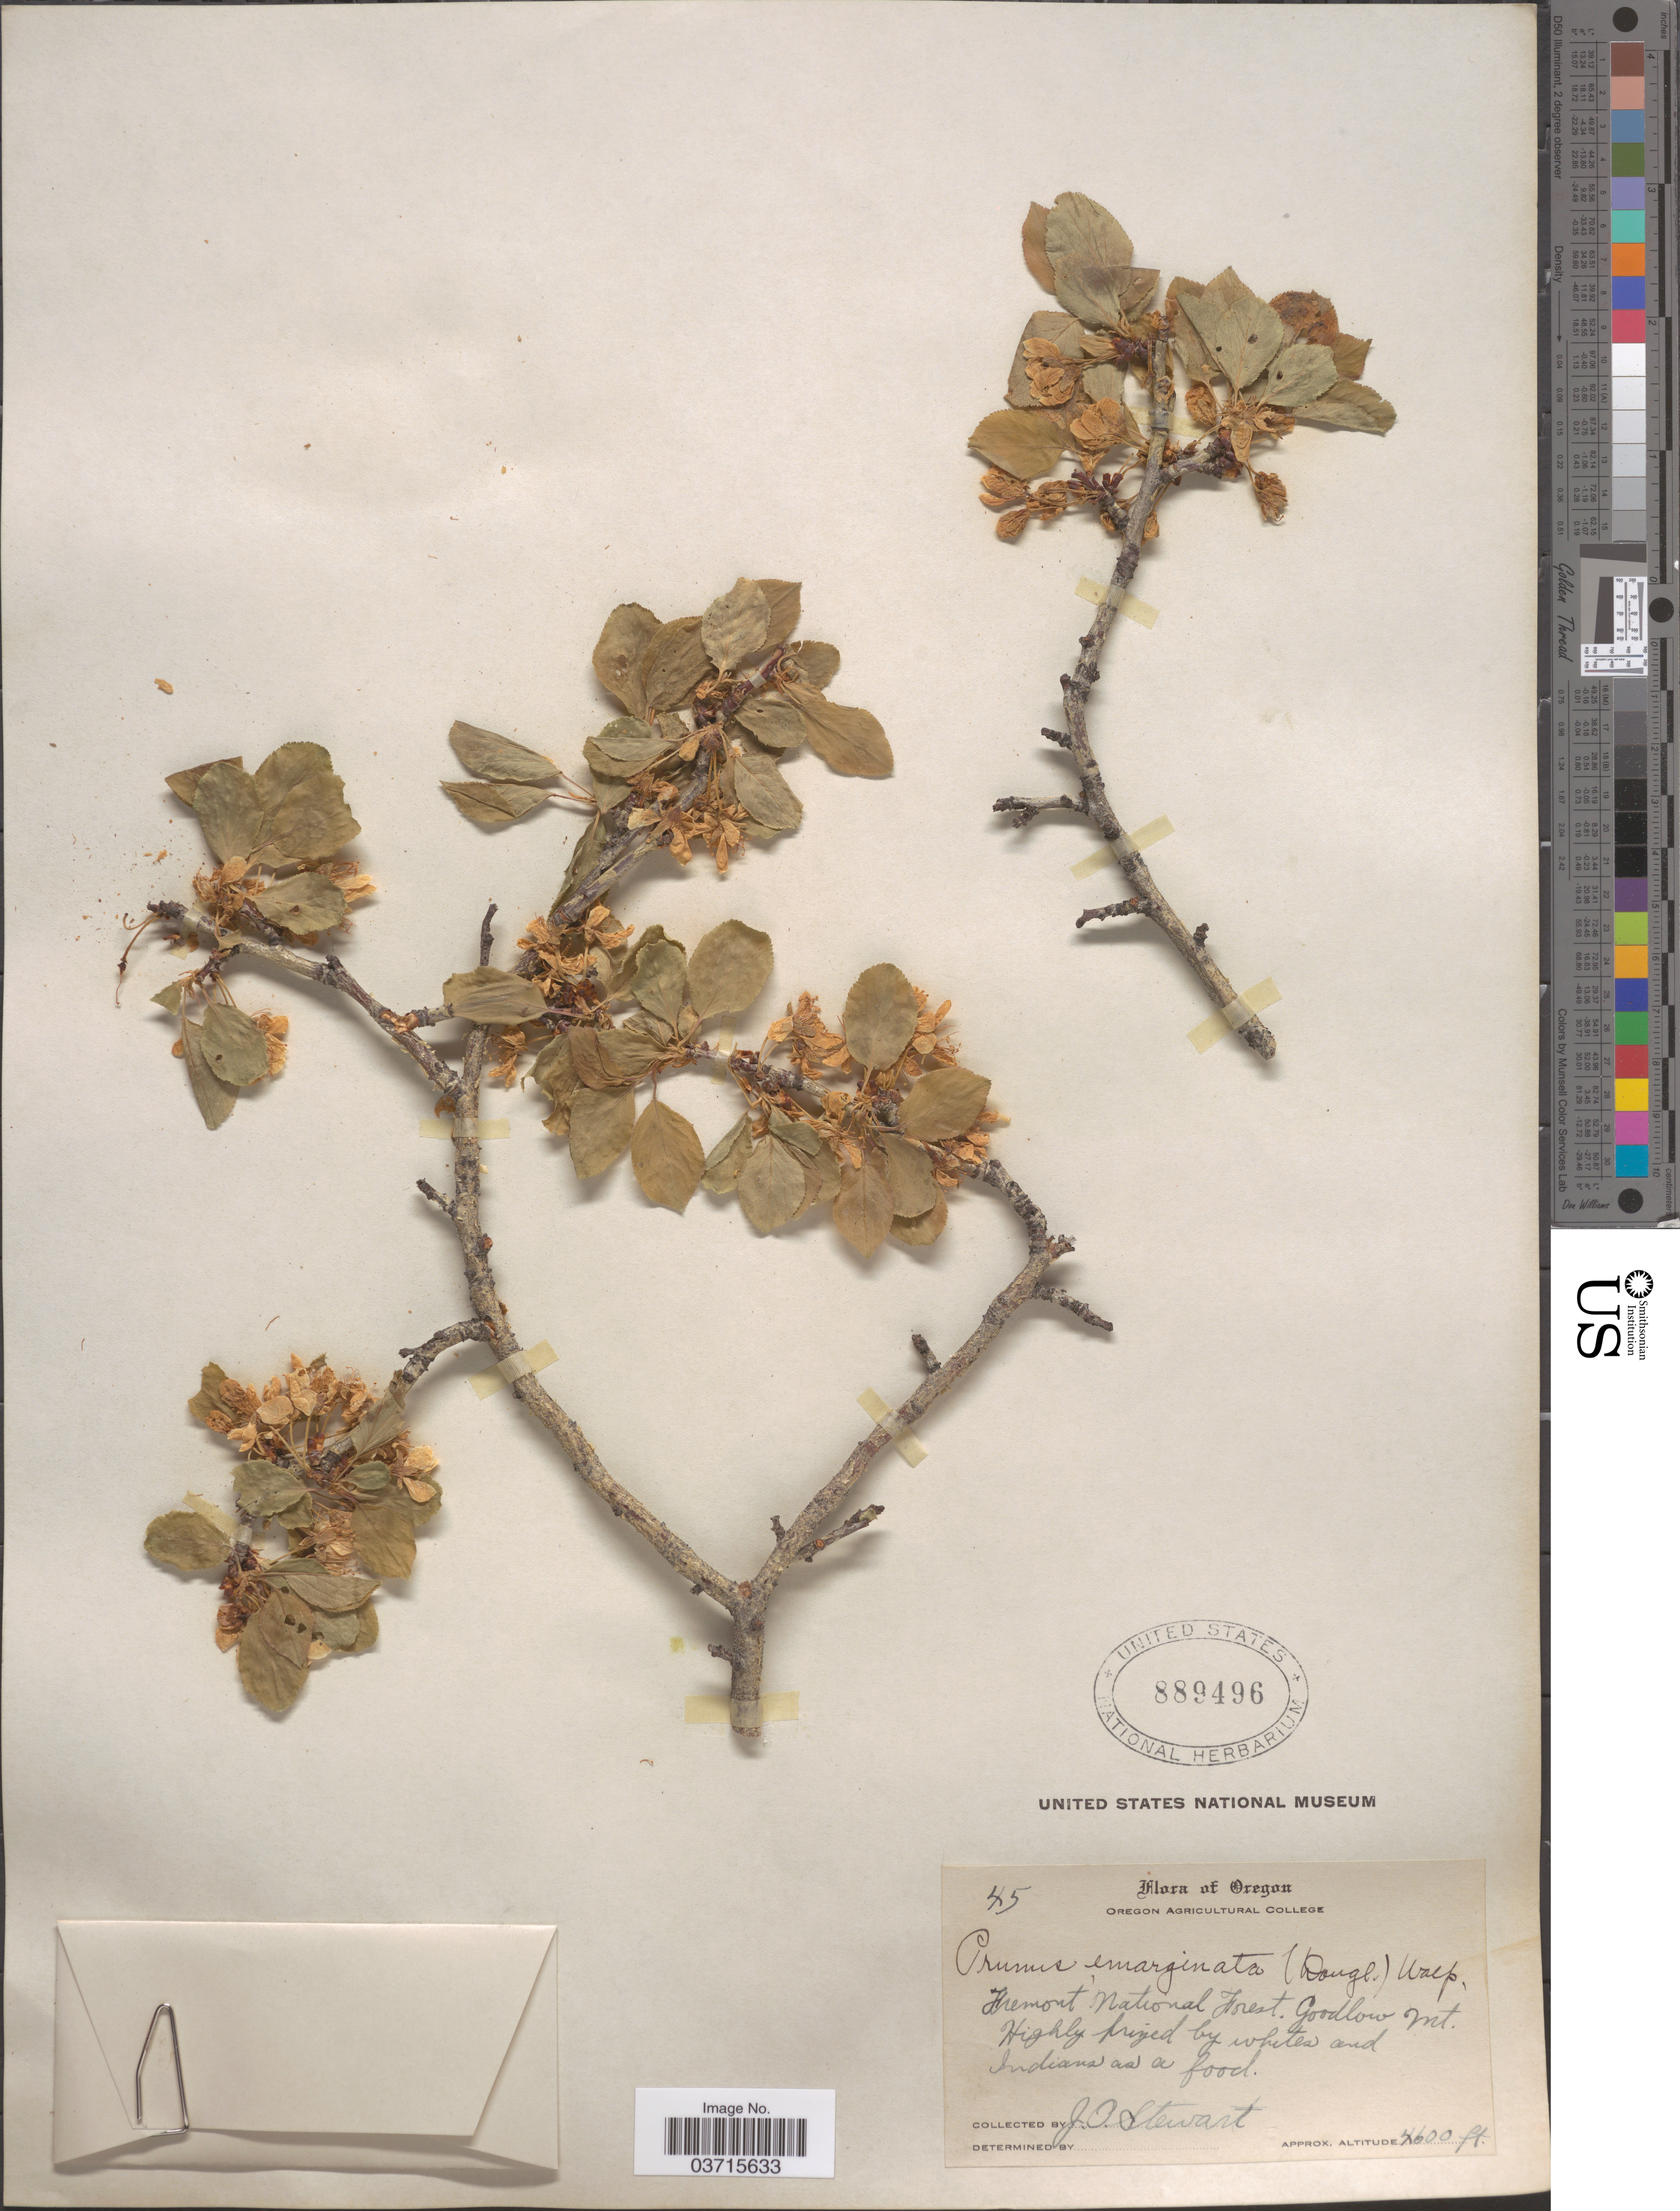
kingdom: Plantae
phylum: Tracheophyta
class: Magnoliopsida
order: Rosales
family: Rosaceae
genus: Prunus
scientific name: Prunus emarginata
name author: (Douglas ex Hook.) Eaton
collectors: J. Stewart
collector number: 45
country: United States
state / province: Oregon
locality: Fremont National Forest. Goodlow Mt.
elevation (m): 1402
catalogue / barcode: US 889496